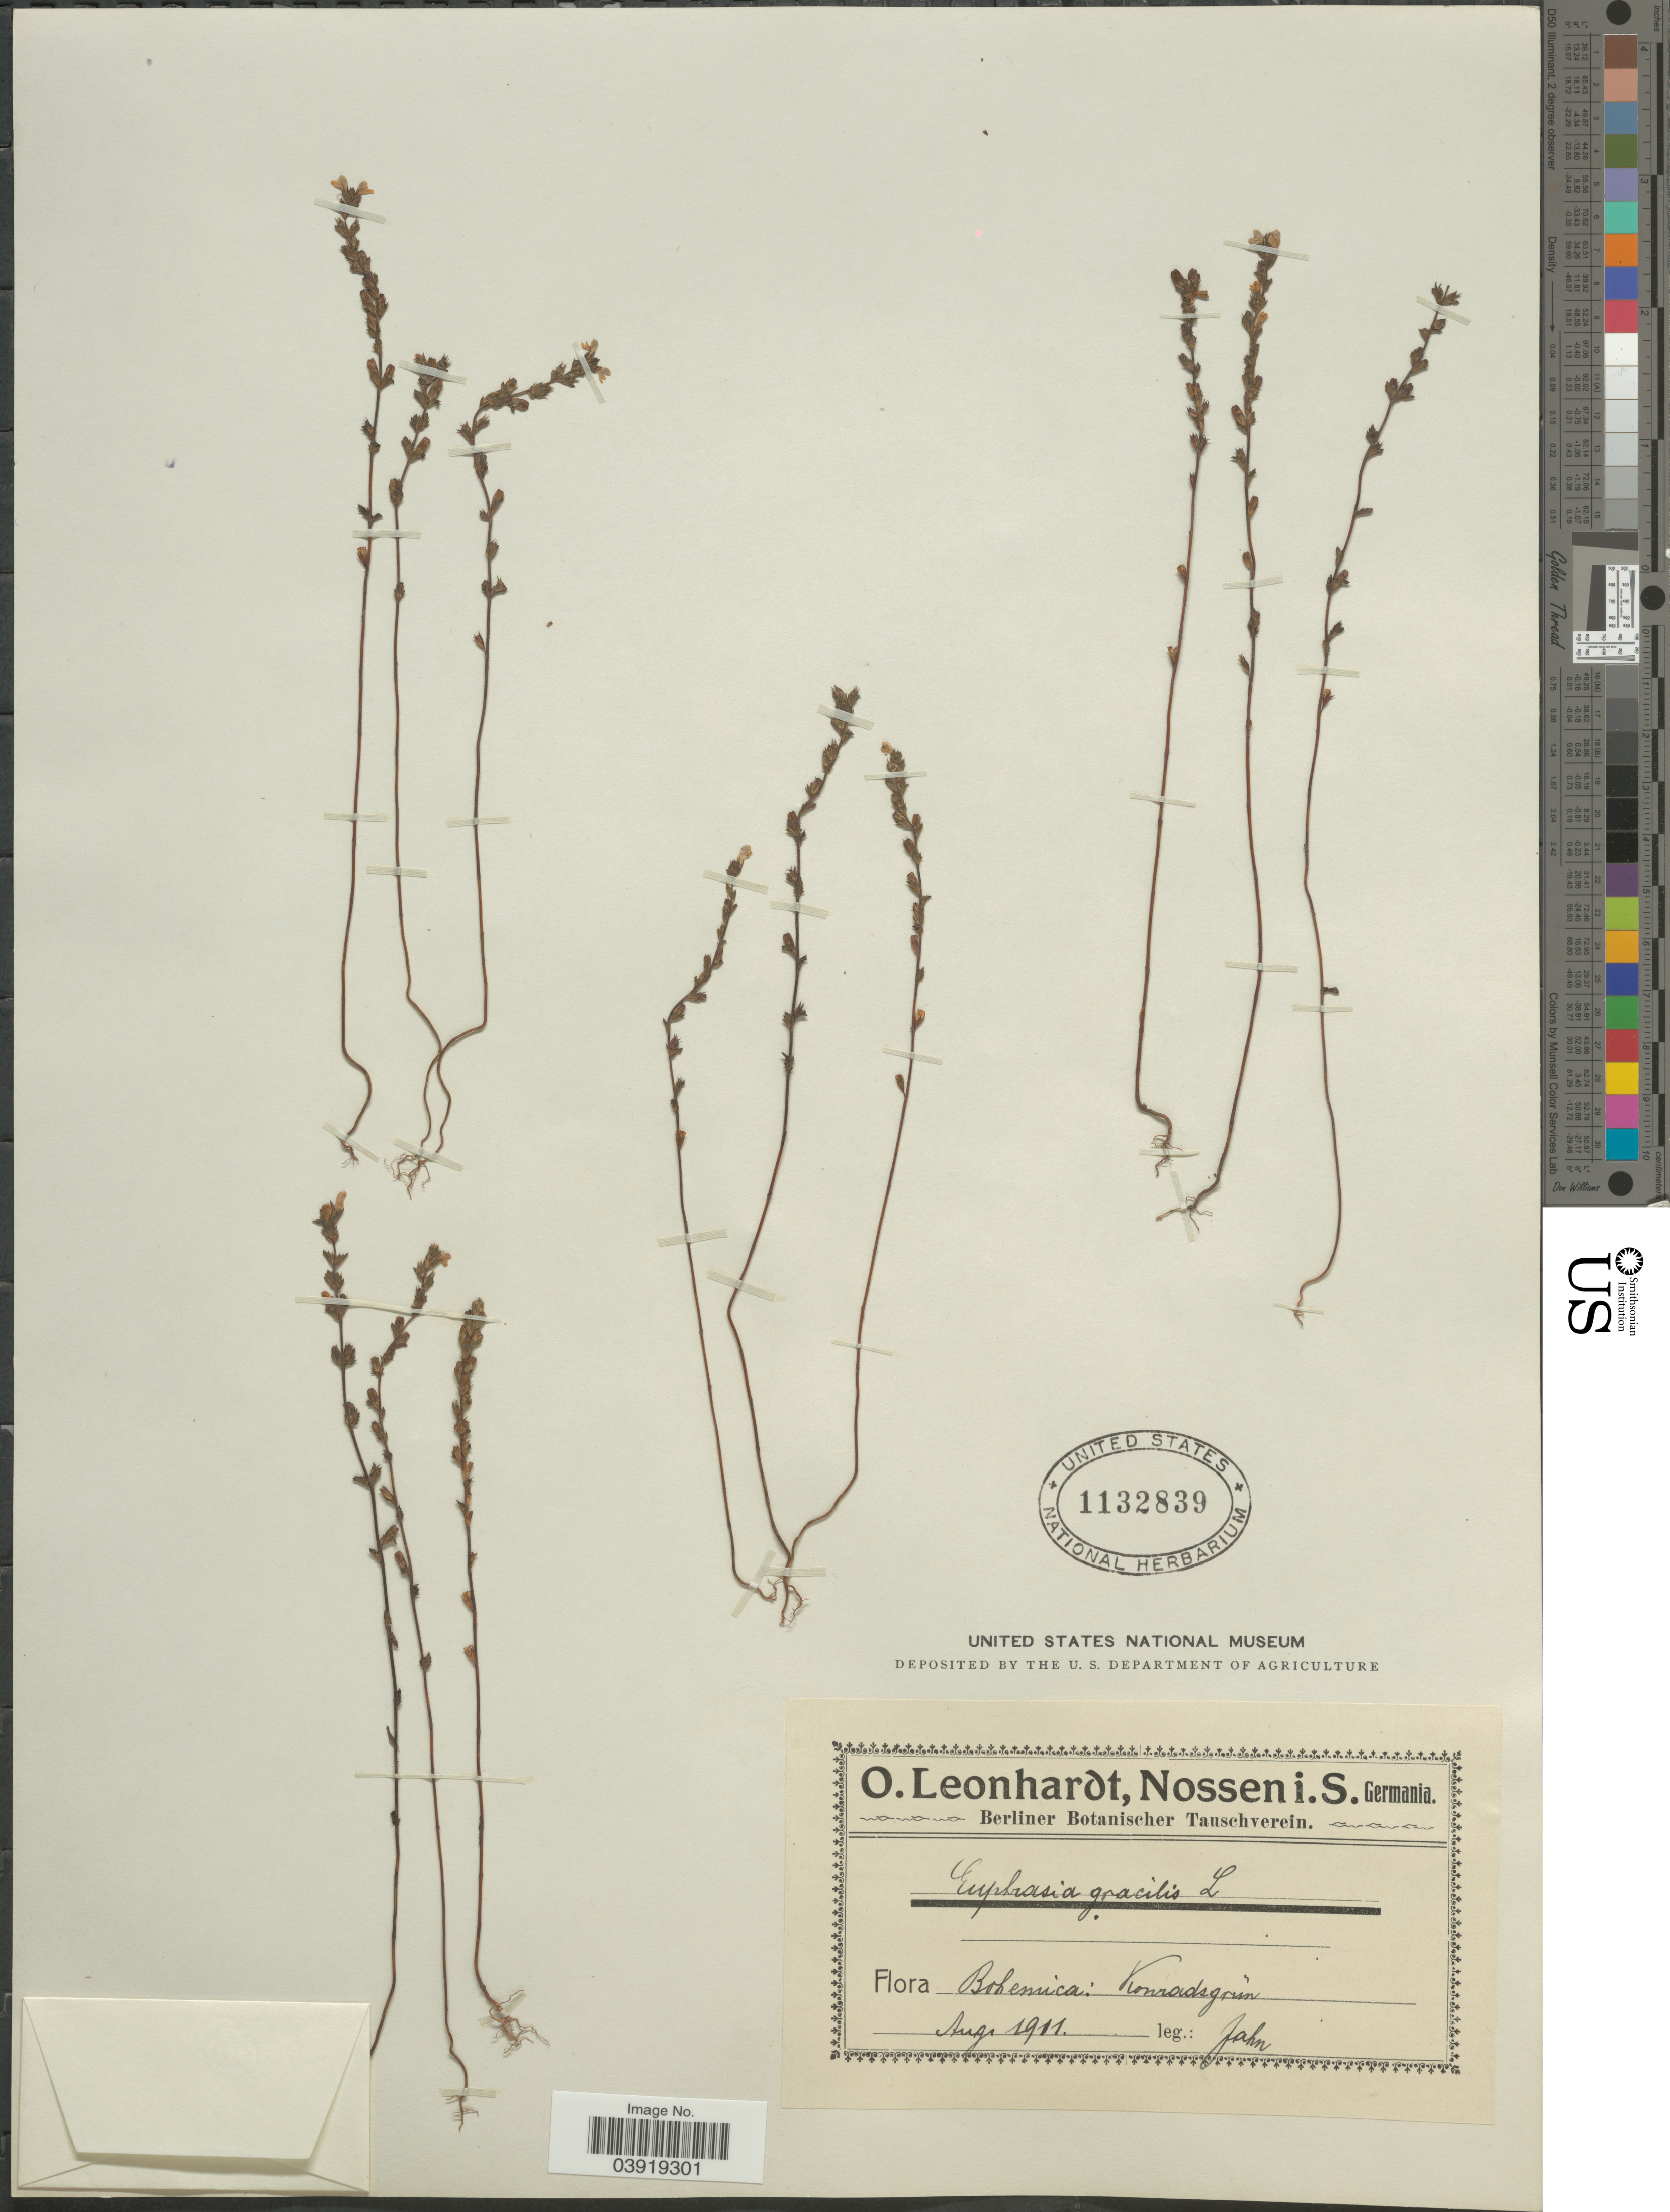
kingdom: Plantae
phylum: Tracheophyta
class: Magnoliopsida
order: Lamiales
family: Orobanchaceae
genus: Euphrasia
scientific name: Euphrasia gracilis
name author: (Fr.) Fr.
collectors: -. Jahn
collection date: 1911-08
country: Czechia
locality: Bohemica: Konradsgrün.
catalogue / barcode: US 1132839